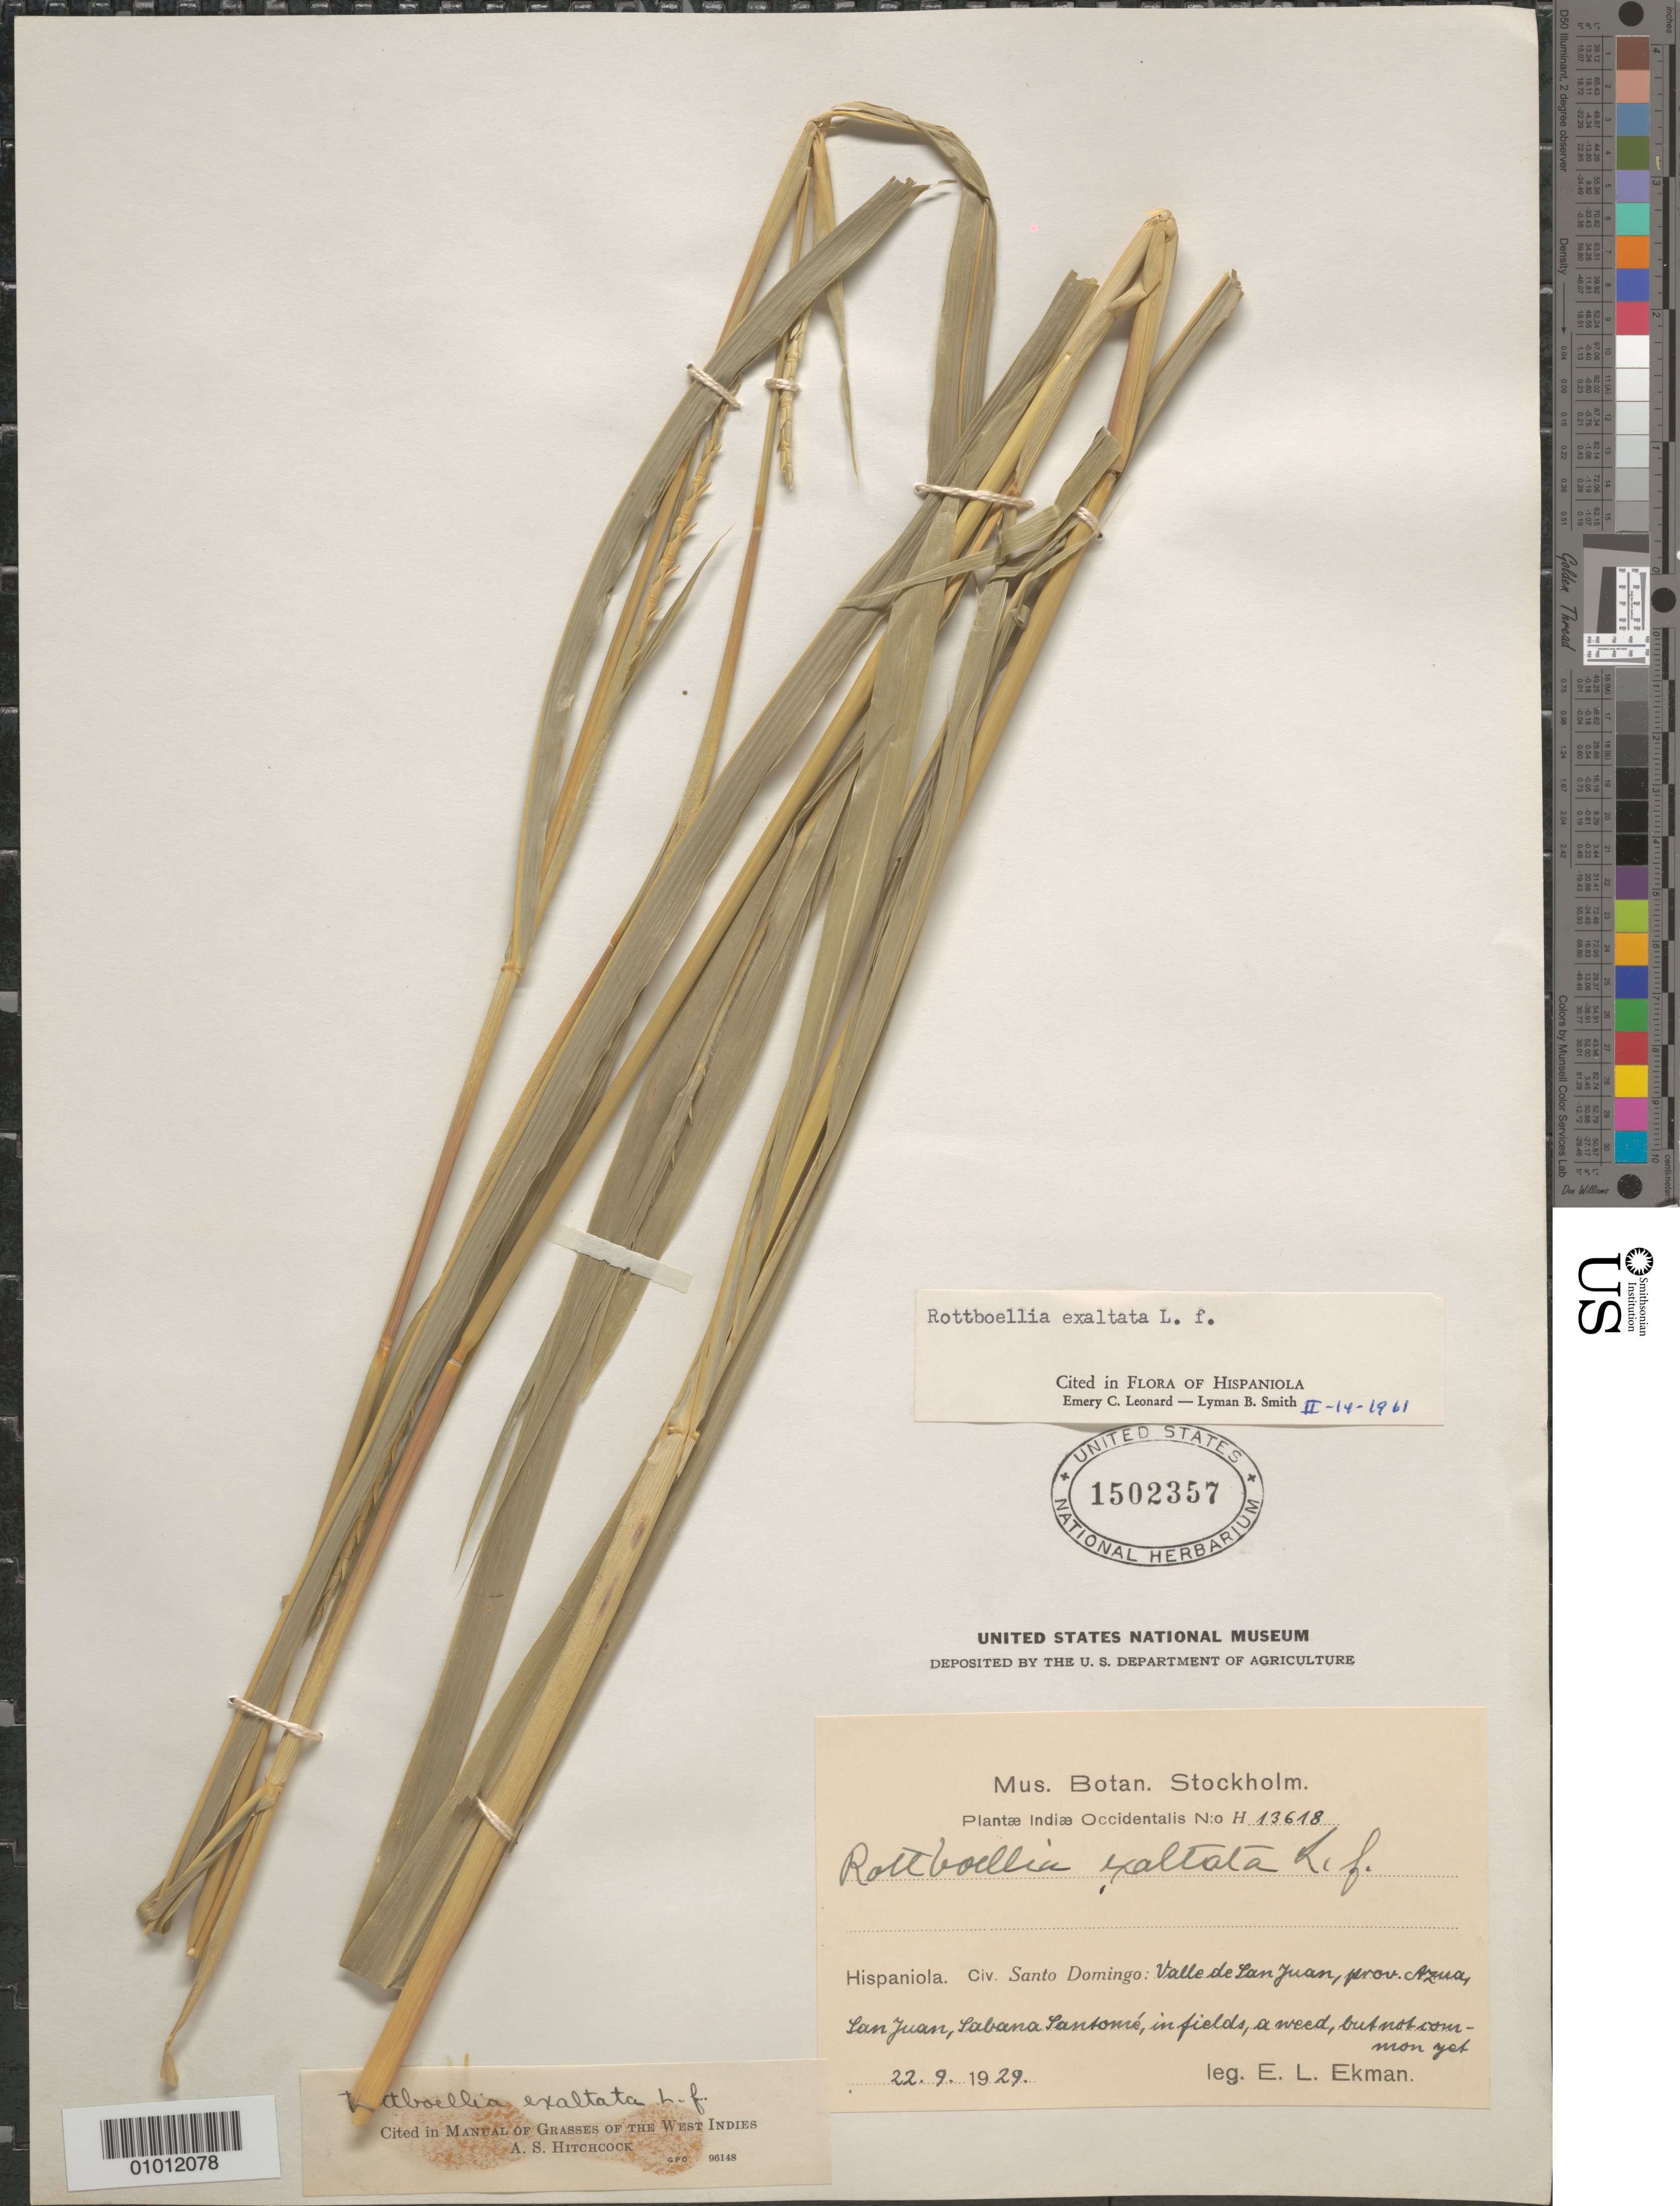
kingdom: Plantae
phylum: Tracheophyta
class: Liliopsida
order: Poales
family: Poaceae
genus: Rottboellia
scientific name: Rottboellia cochinchinensis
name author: (Lour.) Clayton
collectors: E. L. Ekman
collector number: H 13618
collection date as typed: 22 Sep 1929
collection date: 1929-09-22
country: Dominican Republic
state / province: Distrito Nacional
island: Hispaniola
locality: Valle de San Juan, prov. Azua, San Juan, Sabana Santome,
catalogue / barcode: US 1502357